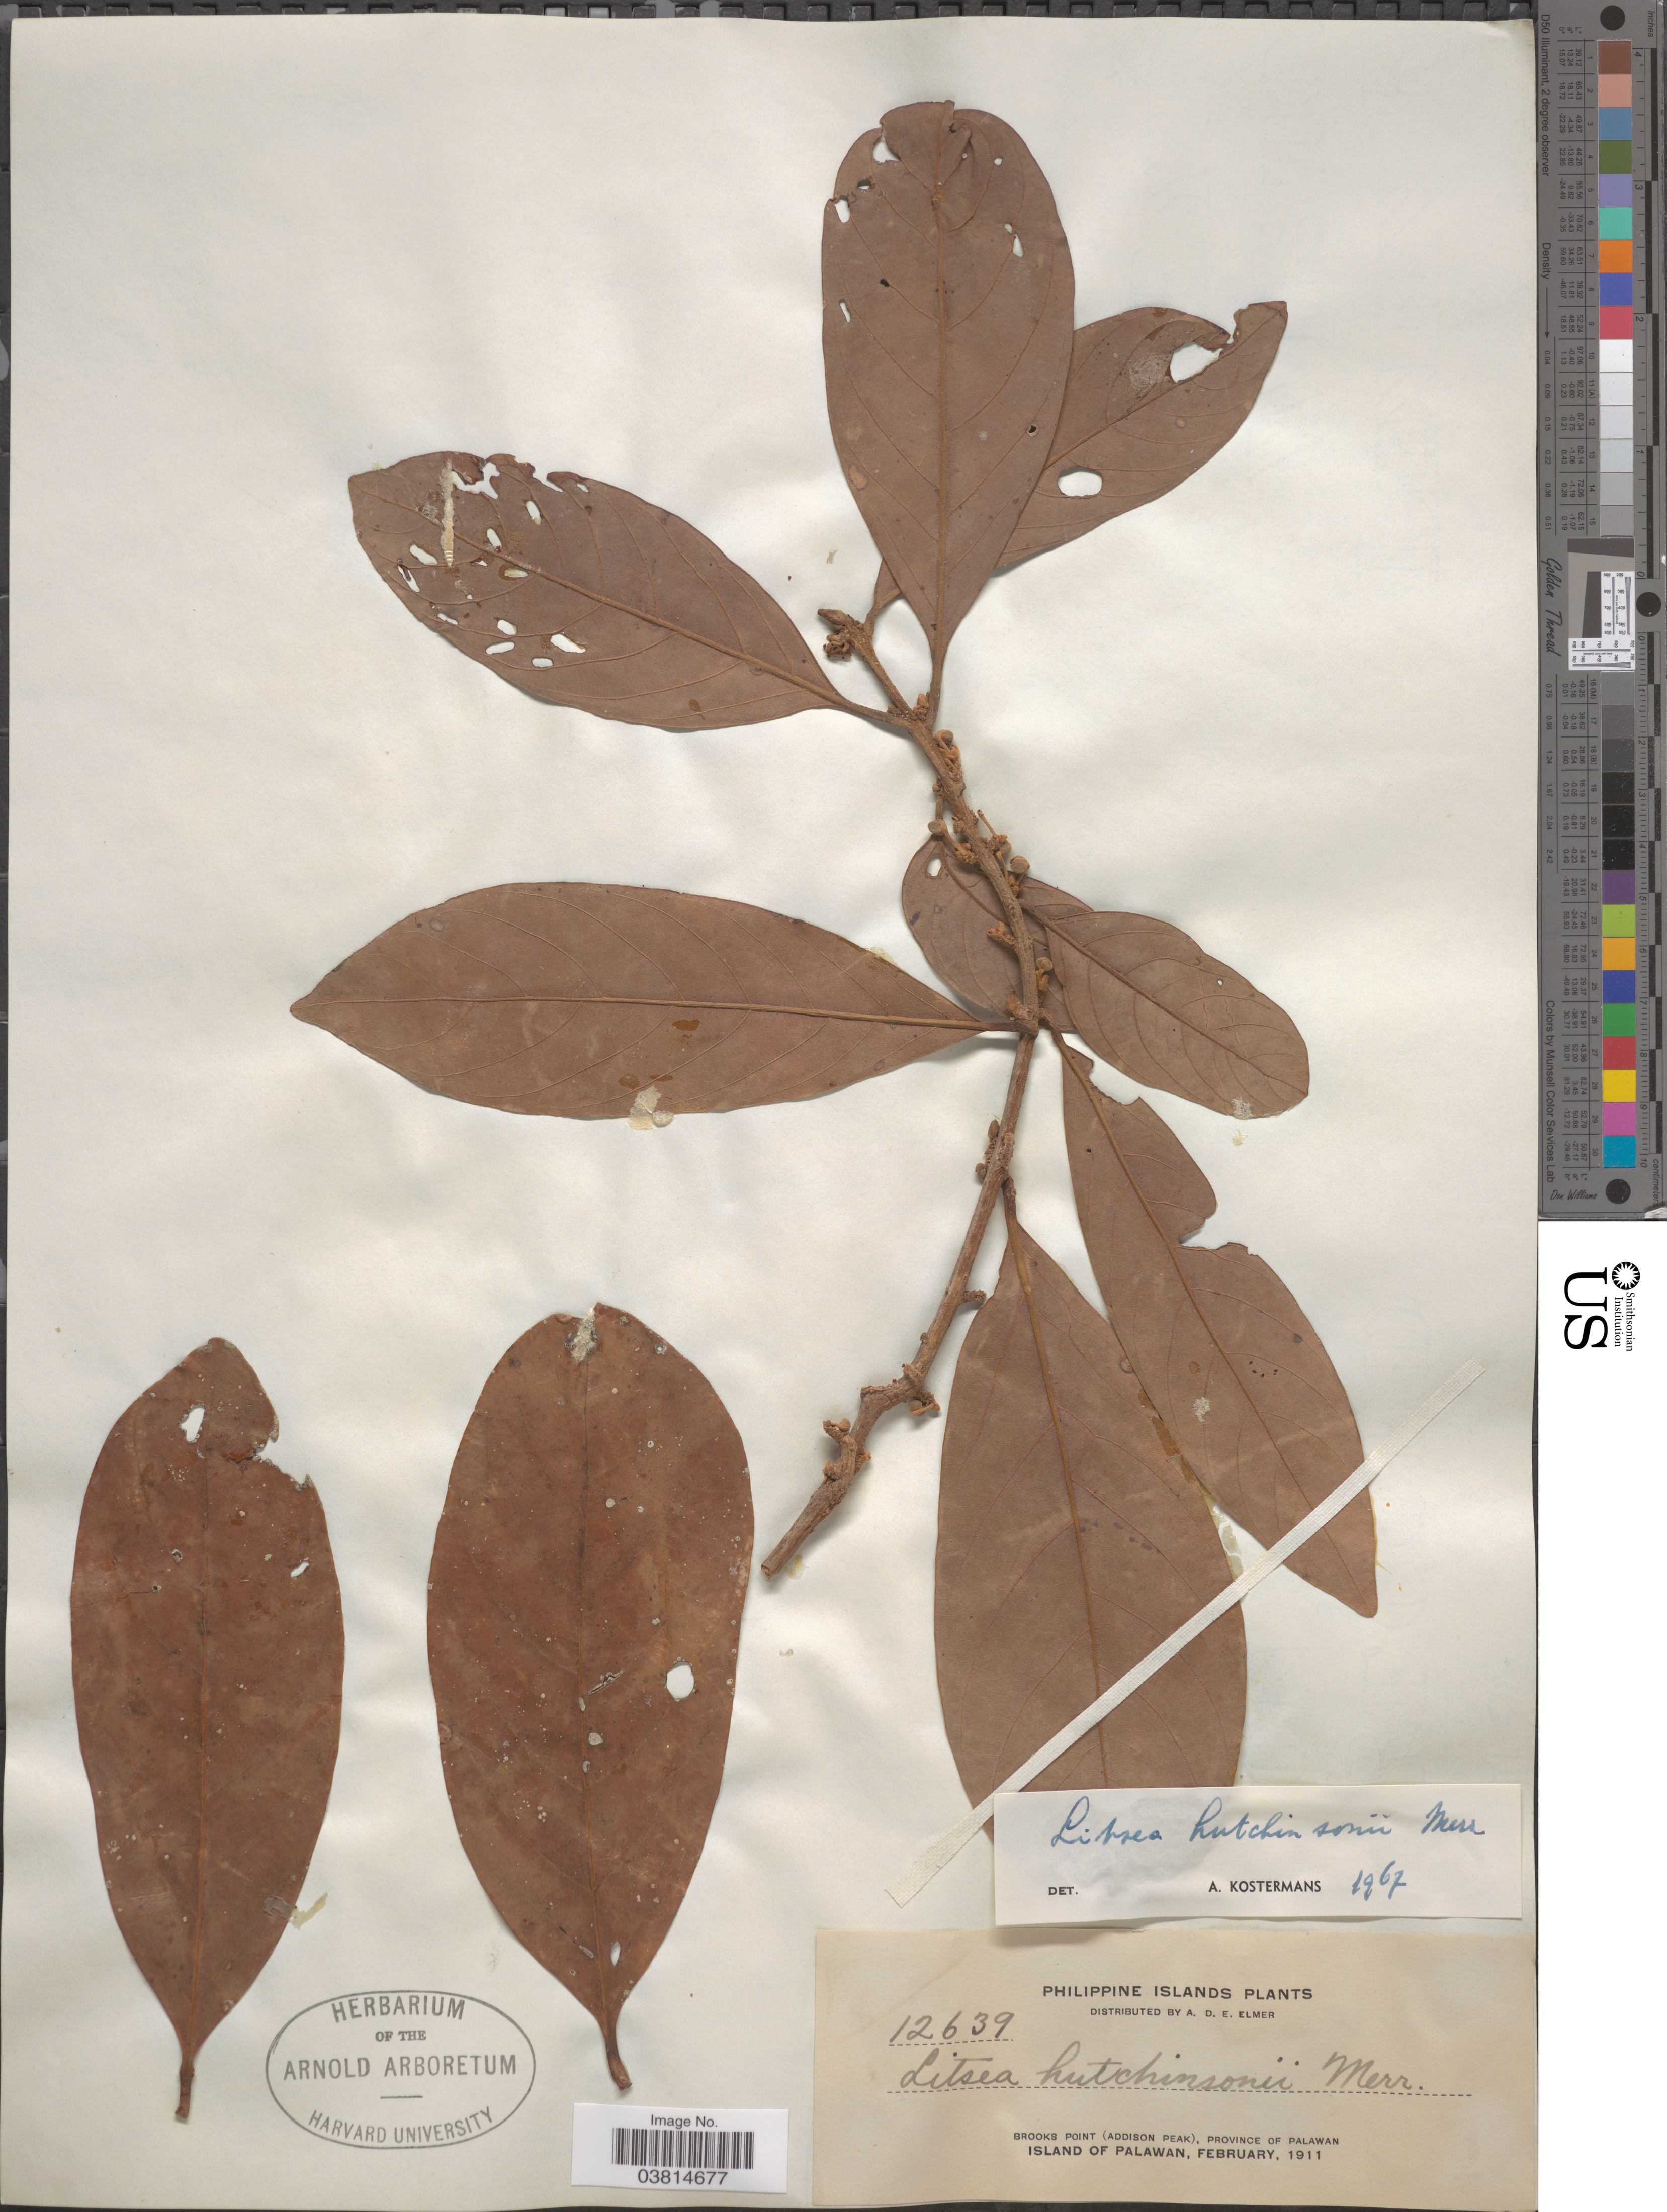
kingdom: Plantae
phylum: Tracheophyta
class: Magnoliopsida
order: Laurales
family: Lauraceae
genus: Litsea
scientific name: Litsea hutchinsonii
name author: Merr.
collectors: A. D. E. Elmer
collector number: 12639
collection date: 1911-02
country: Philippines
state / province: Mimaropa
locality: Brooks Point (Addison Peak), Province of Palawan. Island of Palawan.